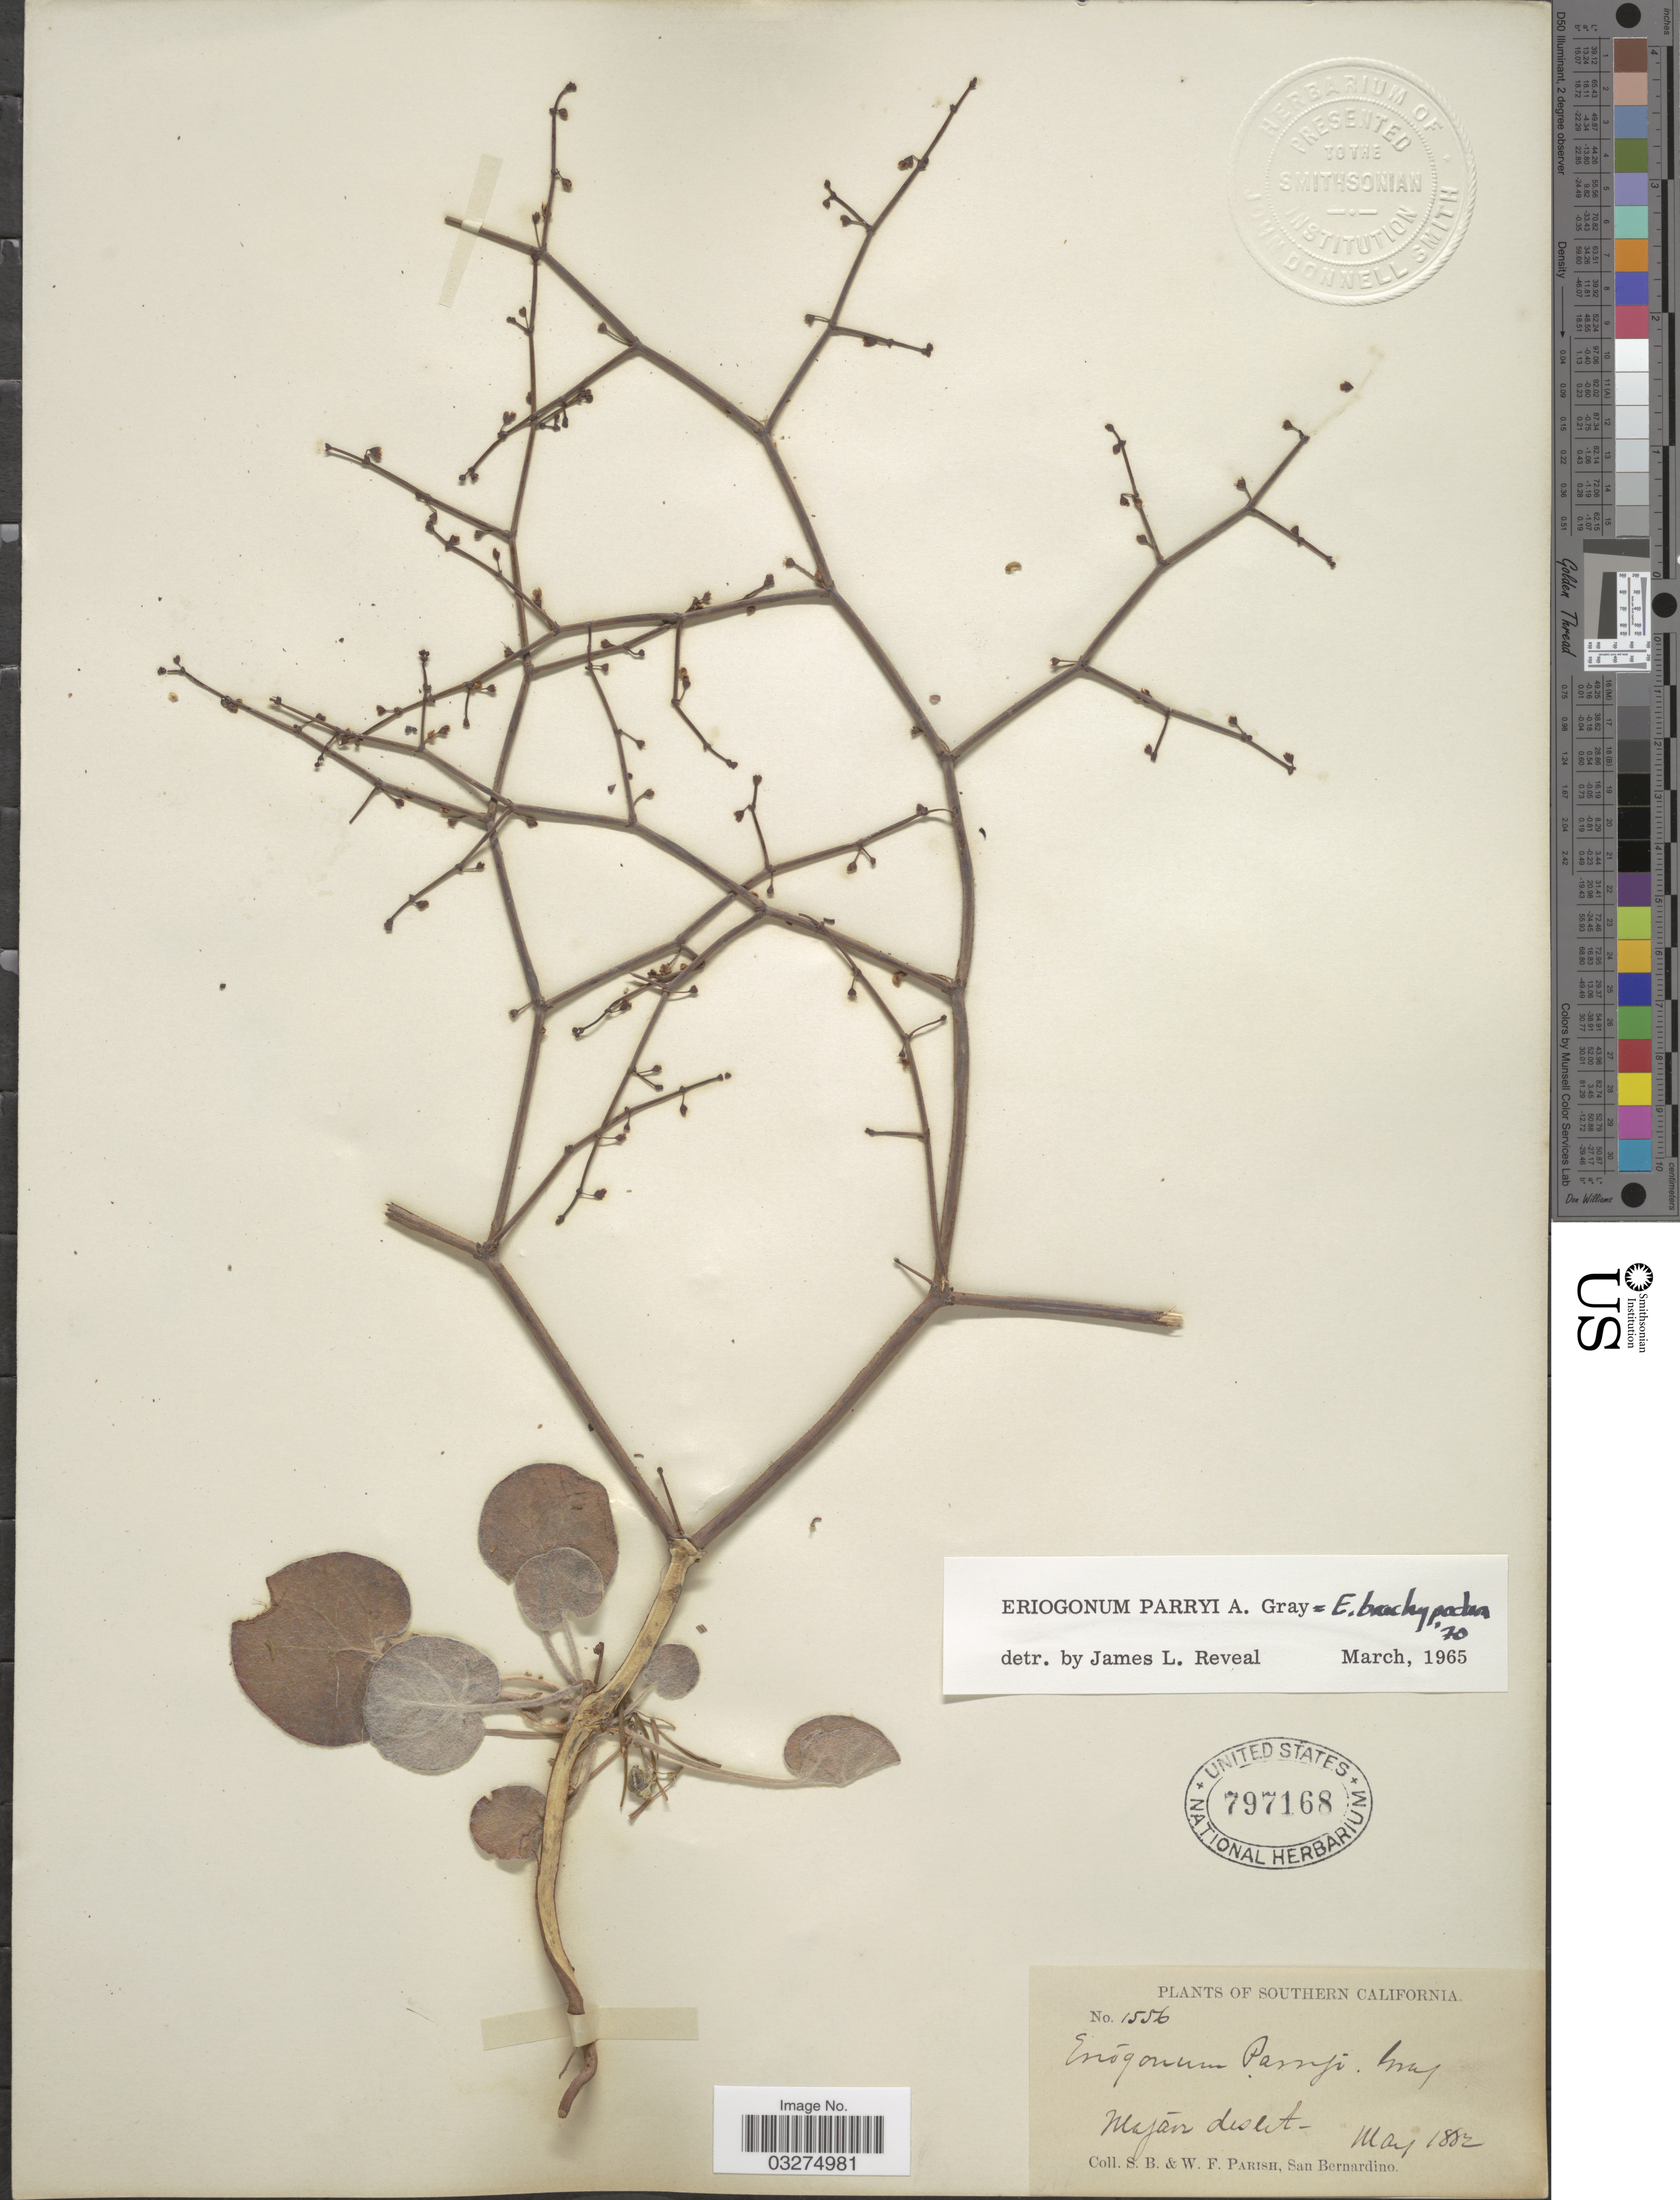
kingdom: Plantae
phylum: Tracheophyta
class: Magnoliopsida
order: Caryophyllales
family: Polygonaceae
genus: Eriogonum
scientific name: Eriogonum brachypodum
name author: Torr. & A. Gray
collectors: S. B. Parish & W. F. Parish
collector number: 1556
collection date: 1882-05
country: United States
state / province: California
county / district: San Bernardino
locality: Southern California. Mojave desert.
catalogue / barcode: US 797168